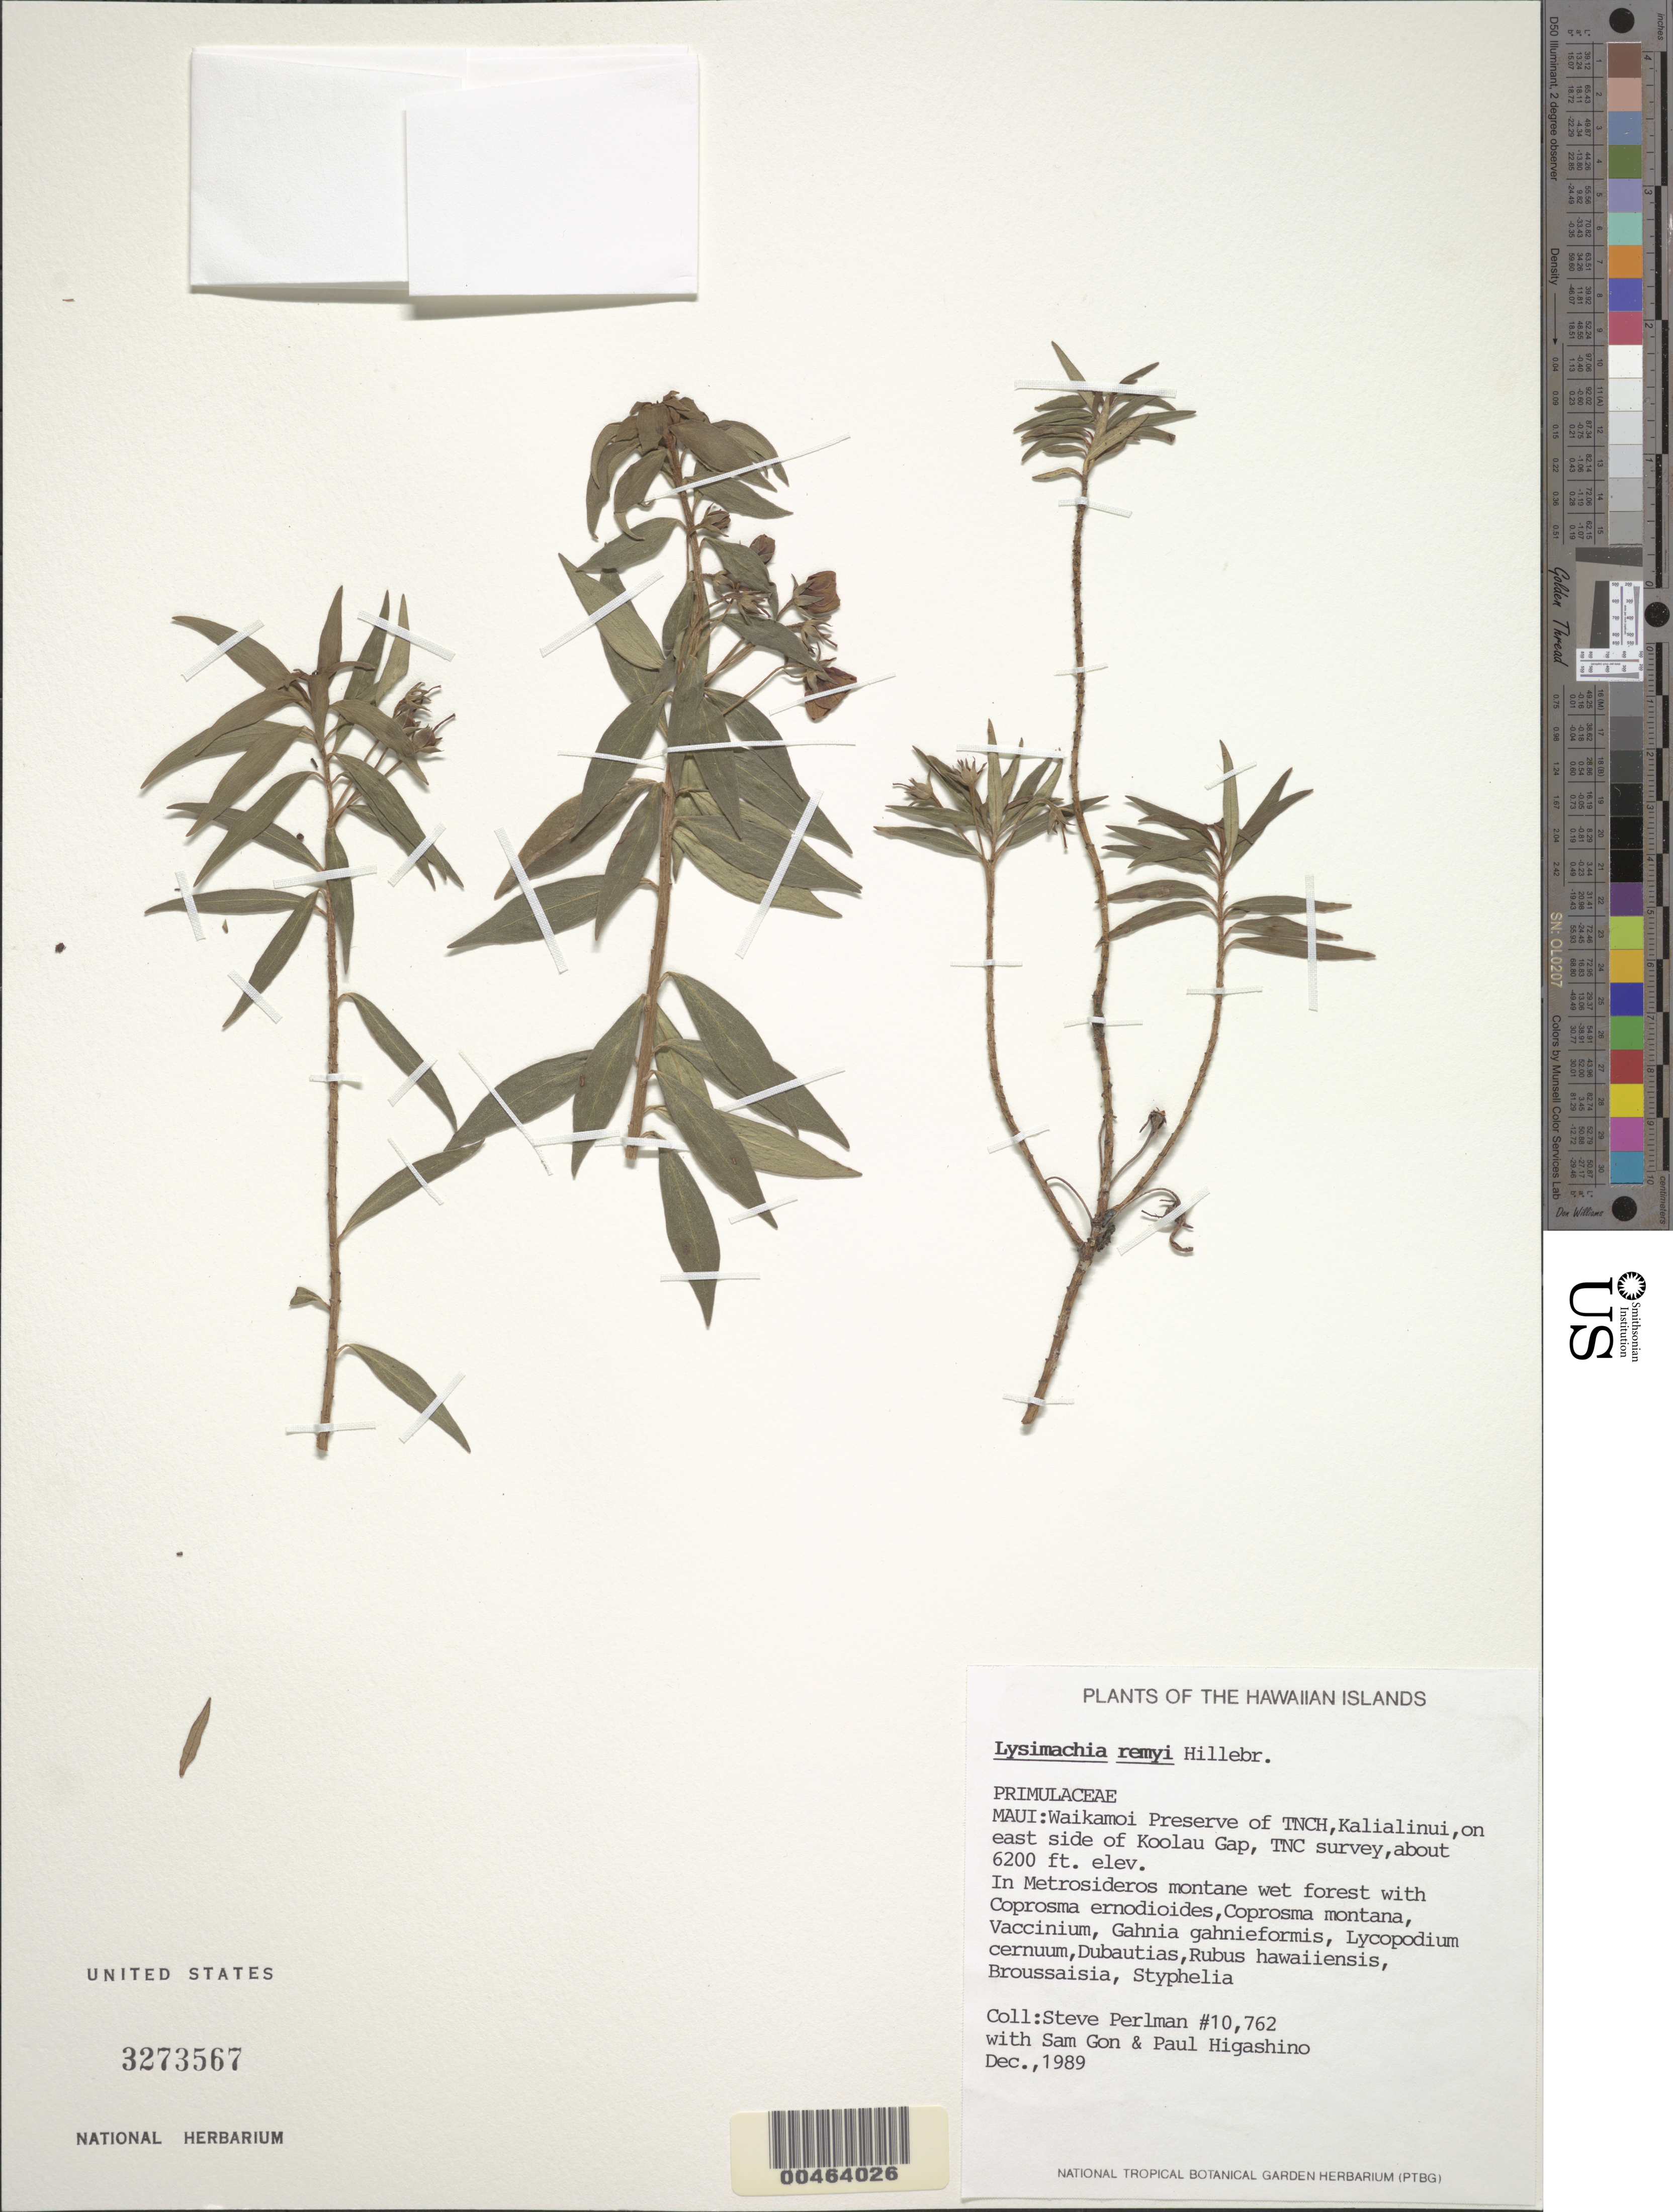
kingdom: Plantae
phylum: Tracheophyta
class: Magnoliopsida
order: Ericales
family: Primulaceae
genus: Lysimachia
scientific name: Lysimachia remyi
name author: Hillebr.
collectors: S. P. Perlman, S. Gon & P. Higashino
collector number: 10762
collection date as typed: Dec 1989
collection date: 1989-12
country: United States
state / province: Hawaii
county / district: Maui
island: Maui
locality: Waikamoi Preserve of TNCH, Kalialinui, on east side of Koolau Gap, TNC survey.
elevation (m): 1890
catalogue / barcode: US 3273567